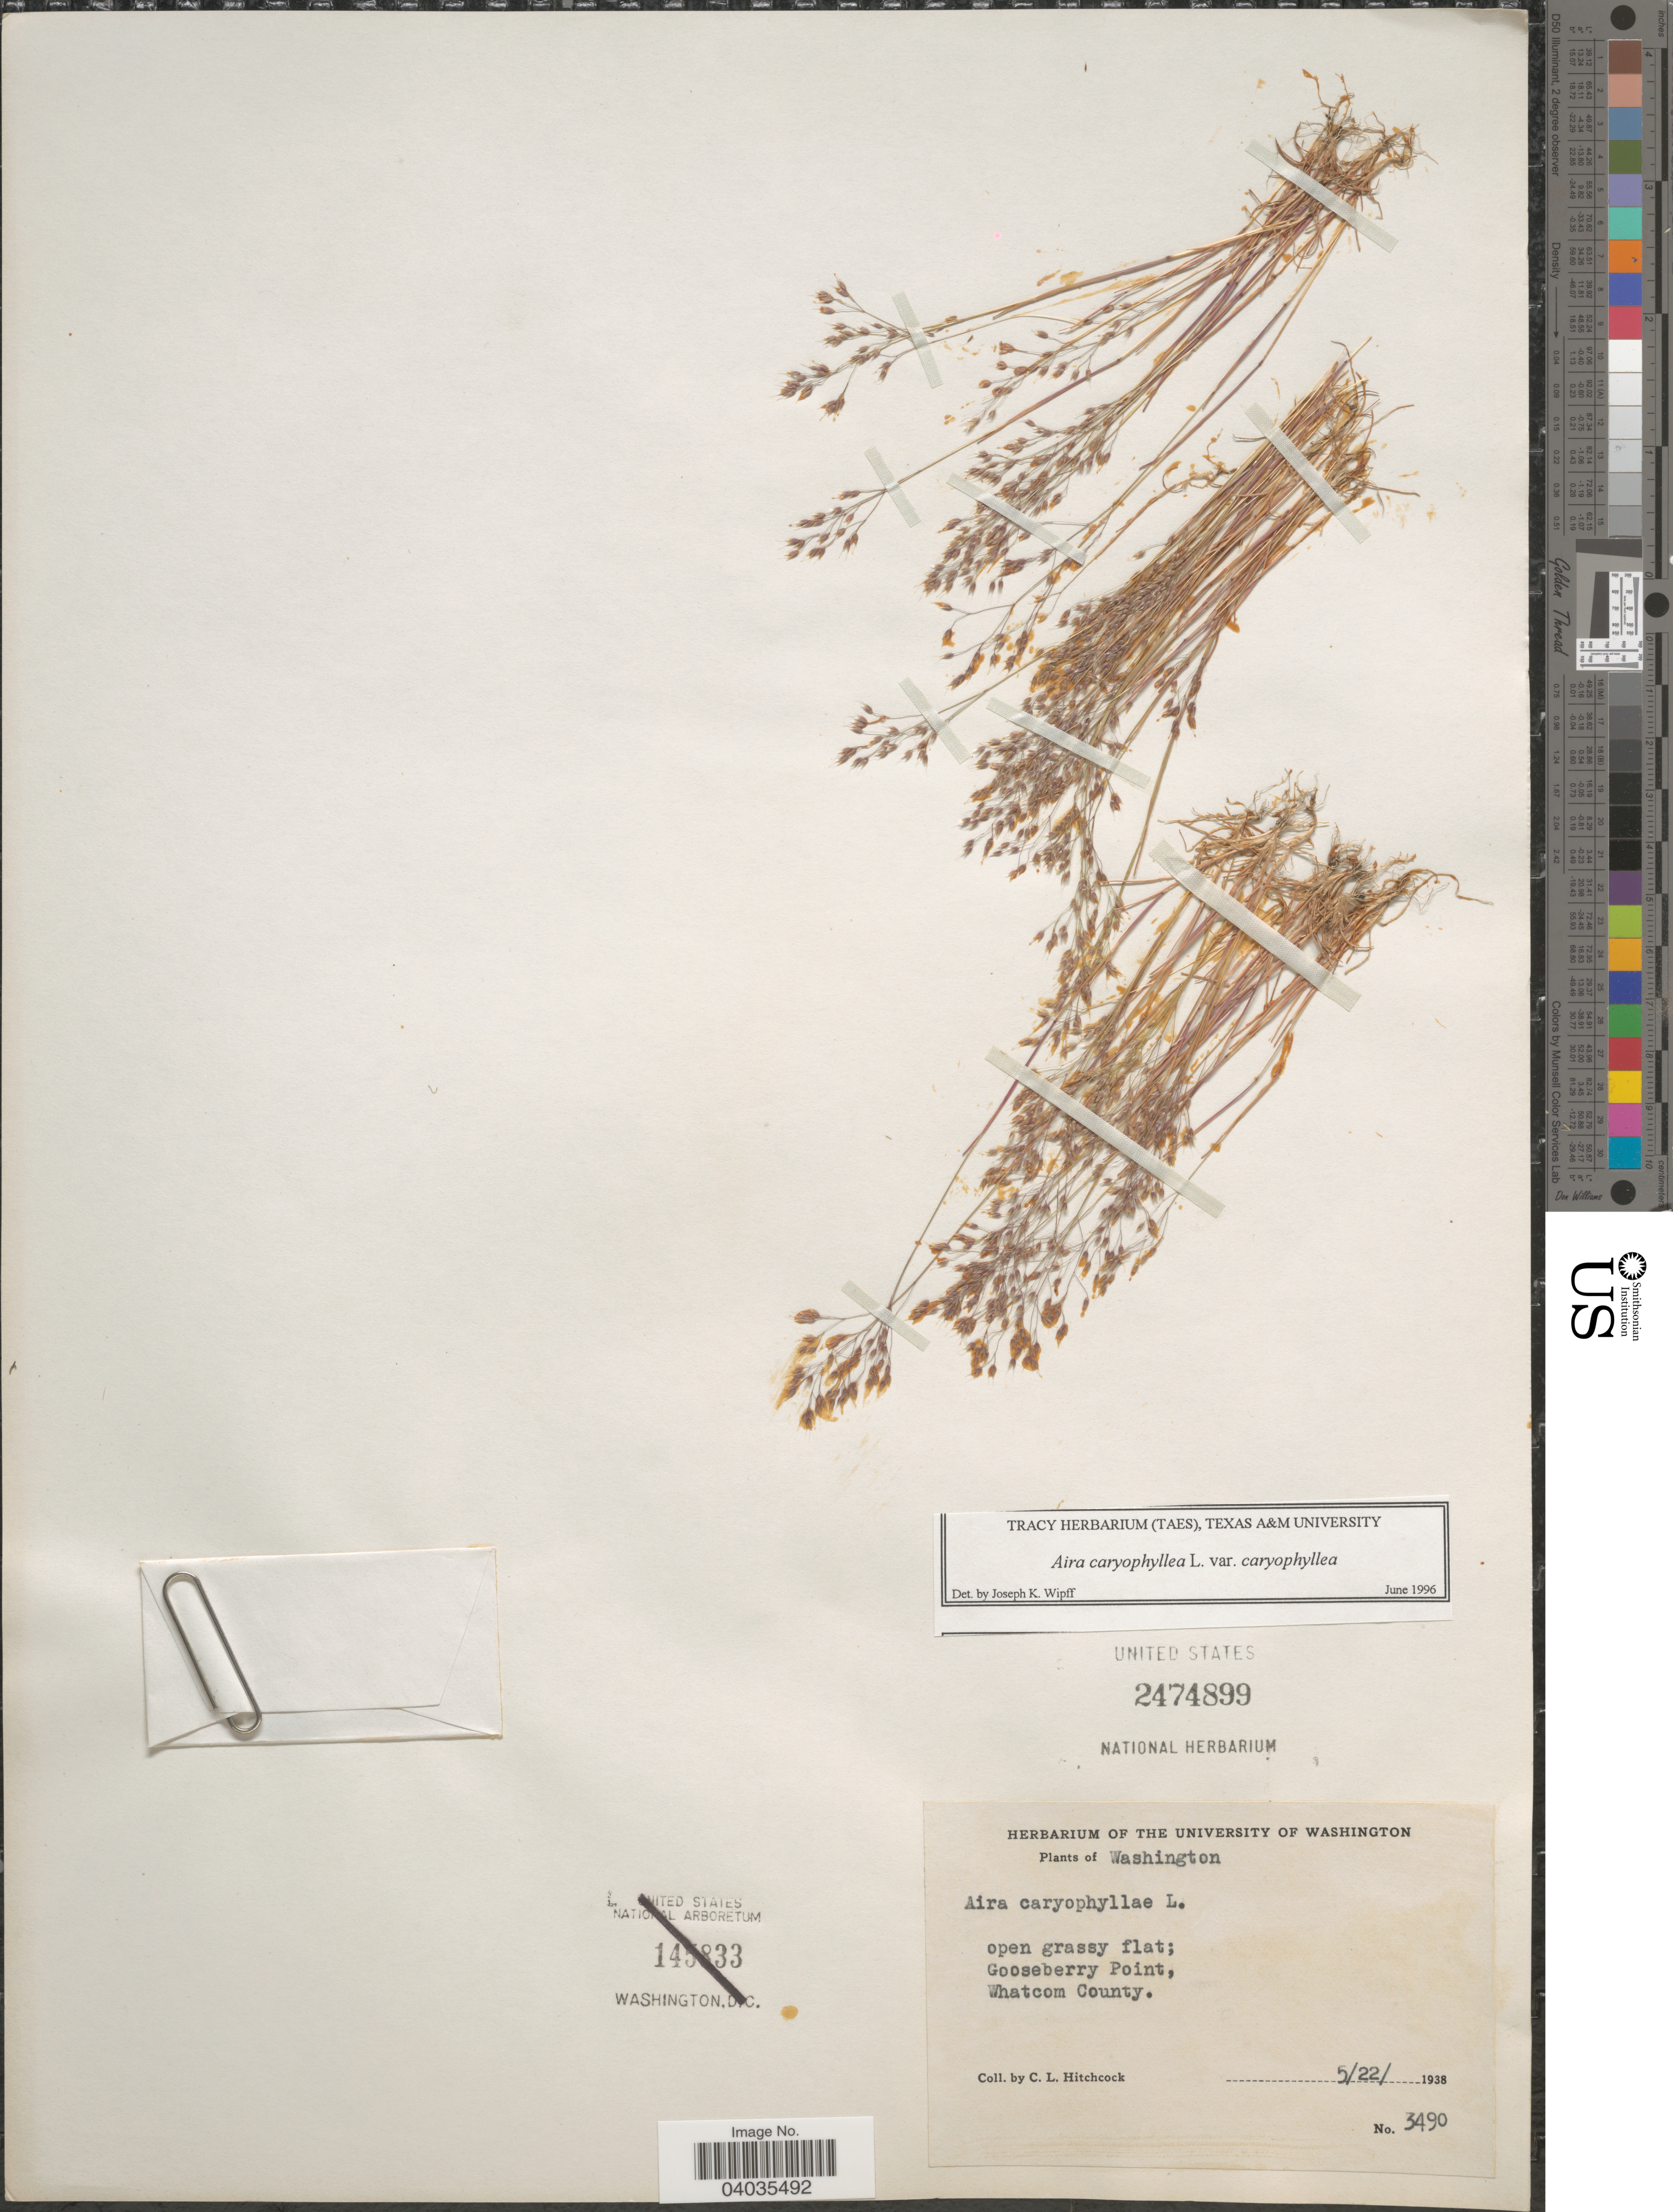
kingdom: Plantae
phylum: Tracheophyta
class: Liliopsida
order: Poales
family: Poaceae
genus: Aira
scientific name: Aira caryophyllea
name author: L.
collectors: C. L. Hitchcock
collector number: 3490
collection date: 1938-05-22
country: United States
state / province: Washington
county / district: Whatcom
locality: Gooseberry Point, Whatcom County.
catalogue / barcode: US 2474899